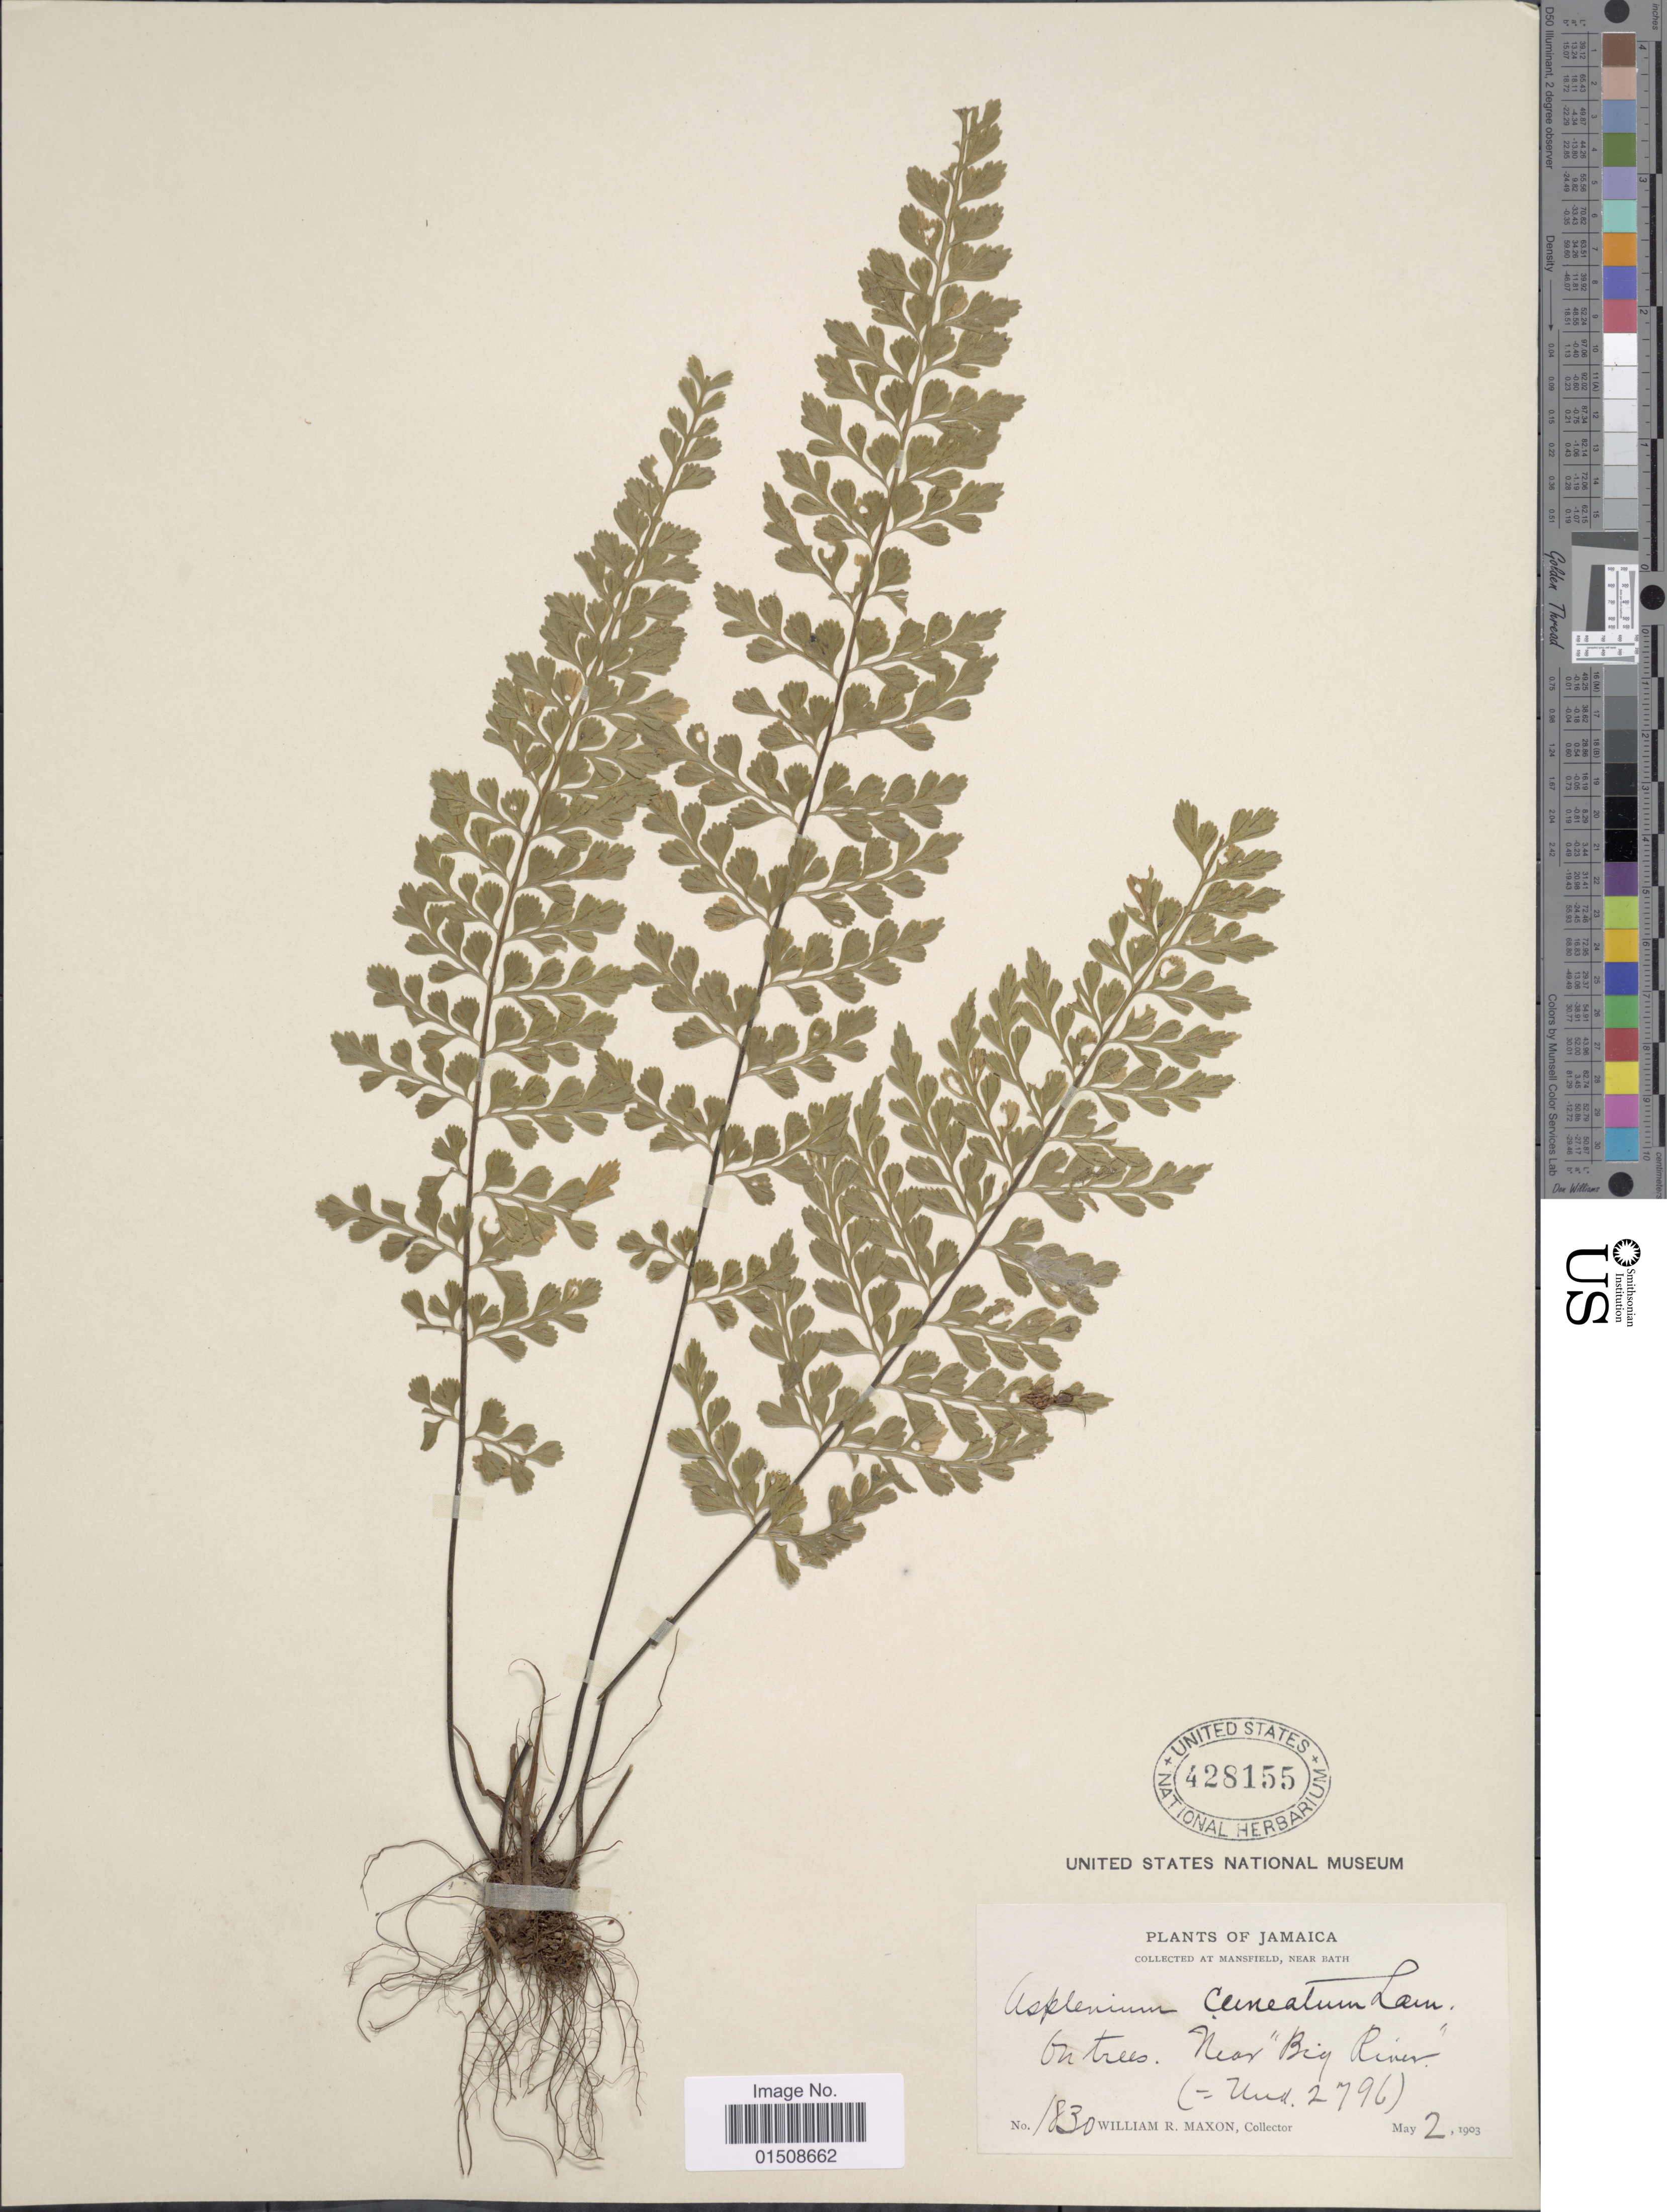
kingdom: Plantae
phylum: Tracheophyta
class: Polypodiopsida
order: Polypodiales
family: Aspleniaceae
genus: Asplenium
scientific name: Asplenium cuneatum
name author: Lam.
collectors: W. R. Maxon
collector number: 1830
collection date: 1903-05-02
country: Jamaica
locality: At Mansfield, near Bath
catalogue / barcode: US 428155